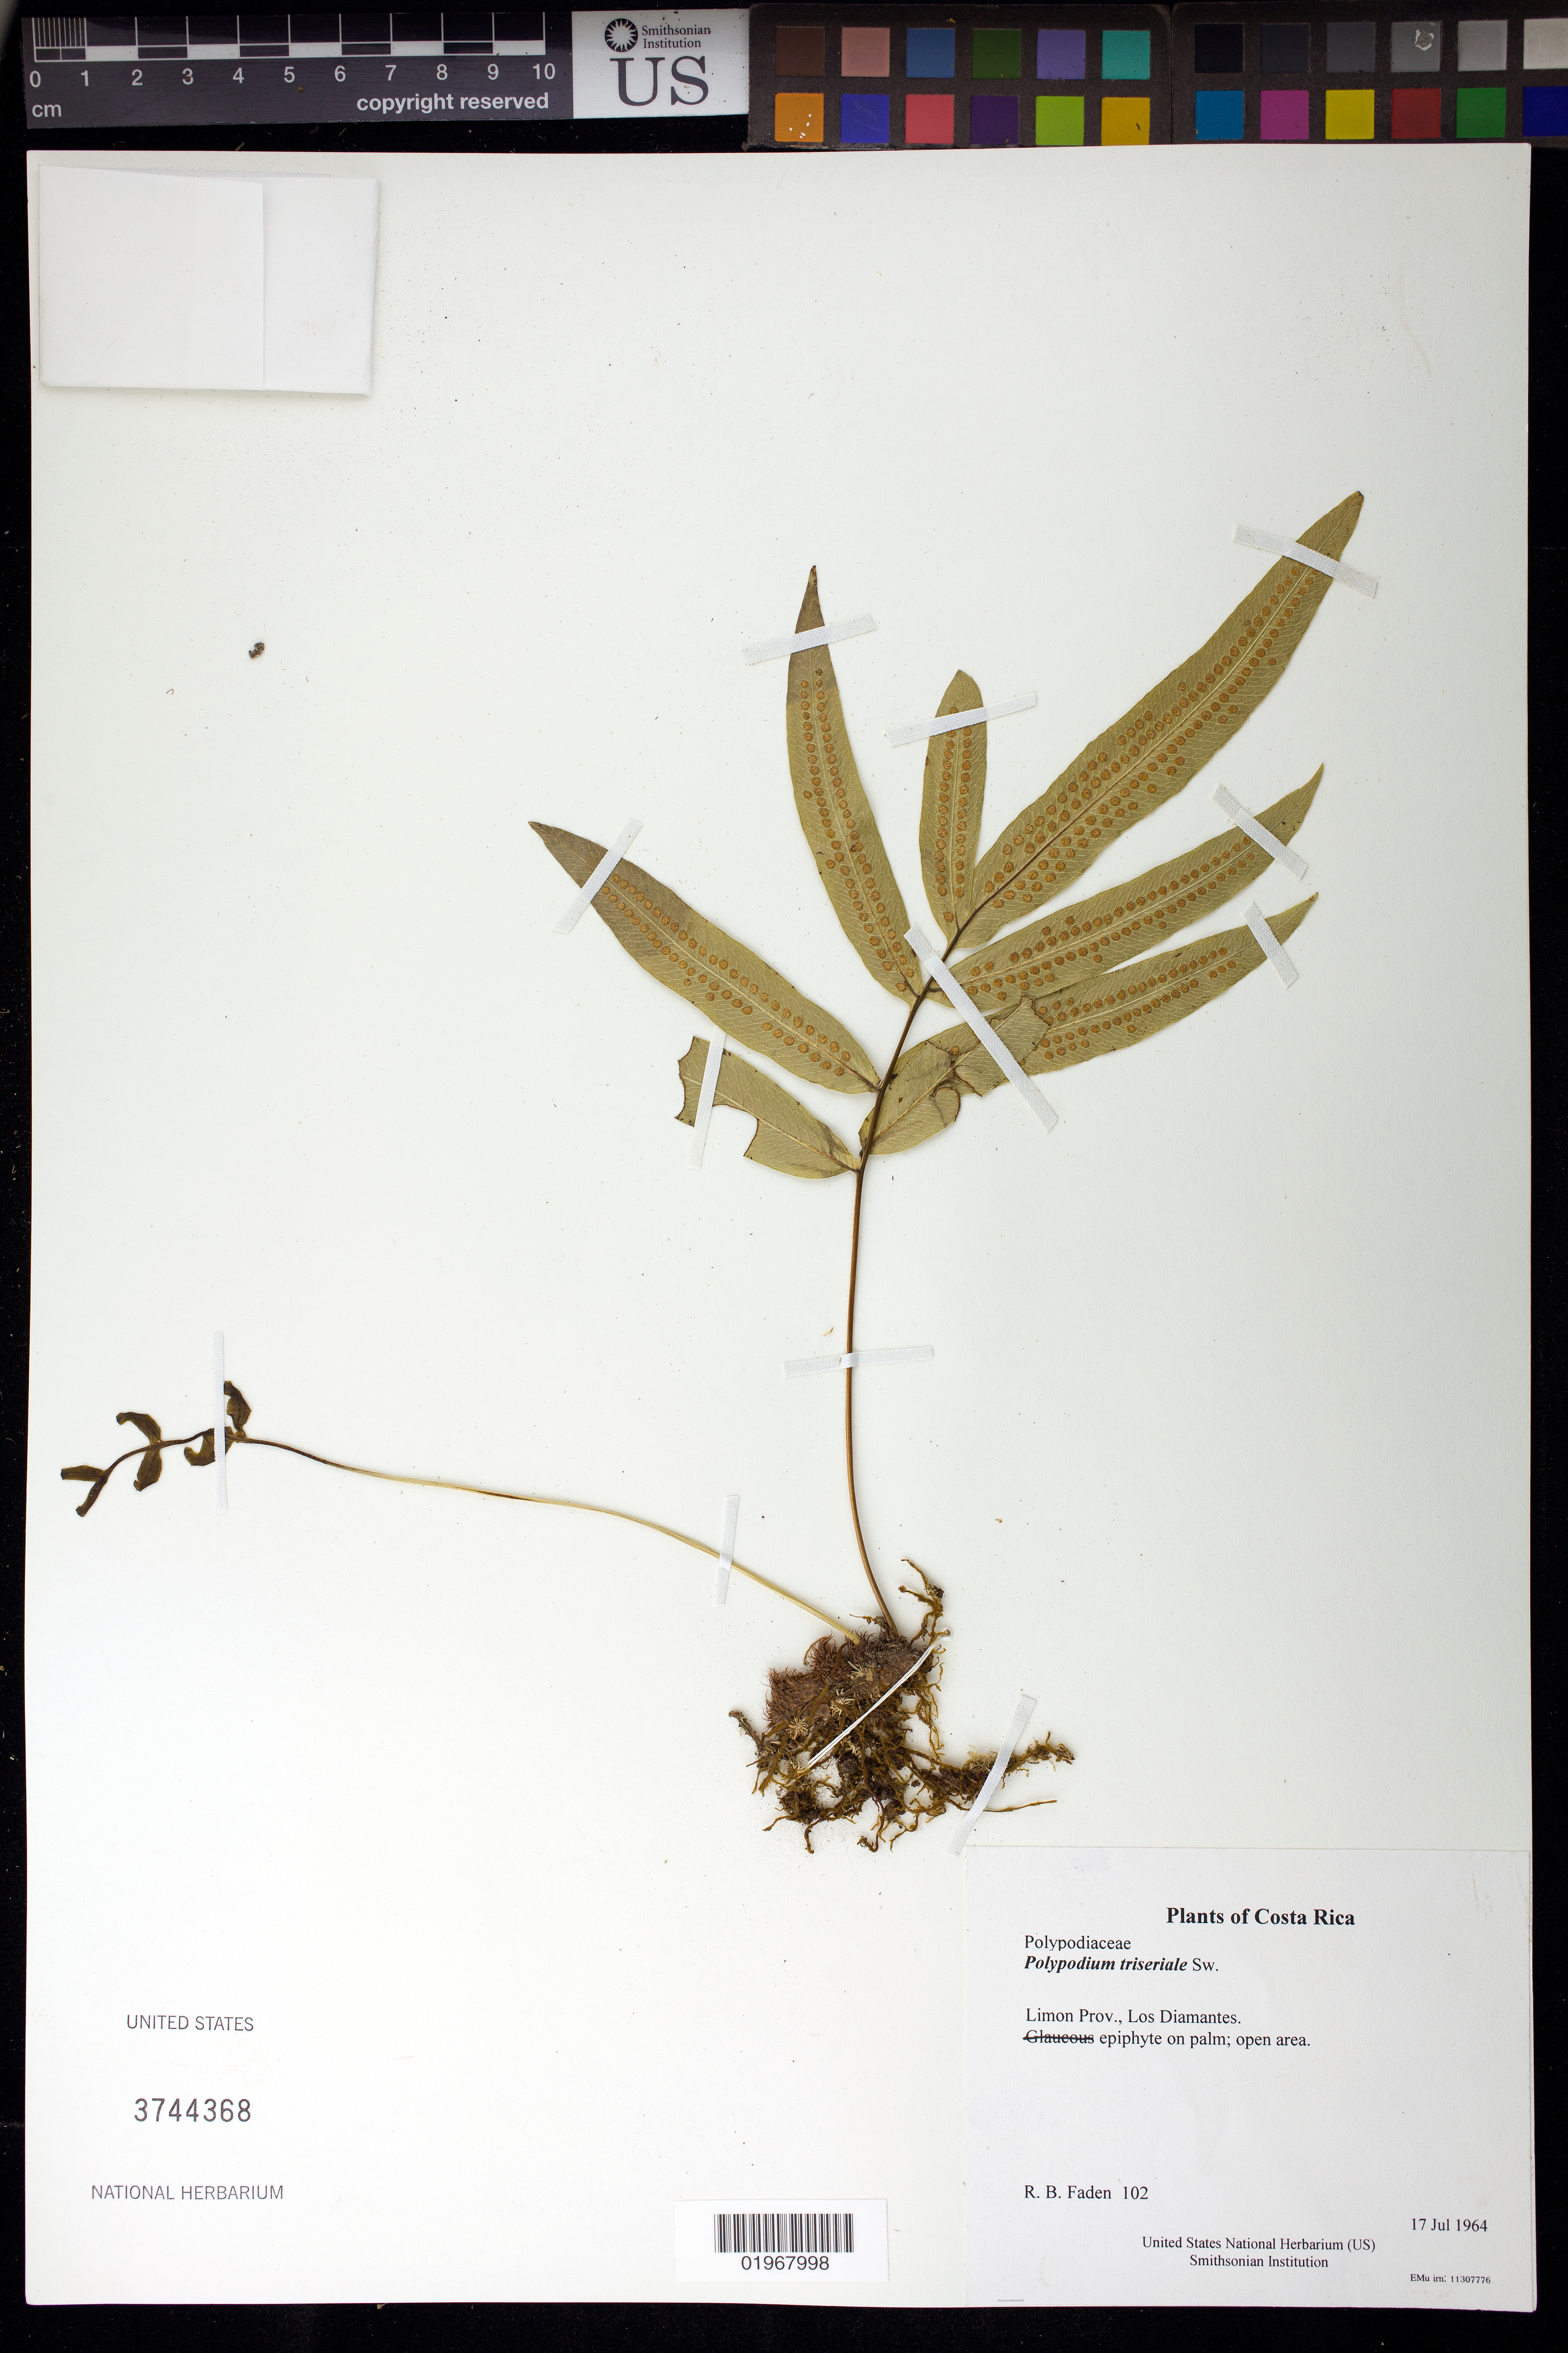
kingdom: Plantae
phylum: Tracheophyta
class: Polypodiopsida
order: Polypodiales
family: Polypodiaceae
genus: Polypodium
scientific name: Polypodium triseriale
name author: Sw.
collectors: R. B. Faden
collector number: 102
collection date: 1964-07-17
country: Costa Rica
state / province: Limon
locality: Los Diamantes.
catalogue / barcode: US 3744368